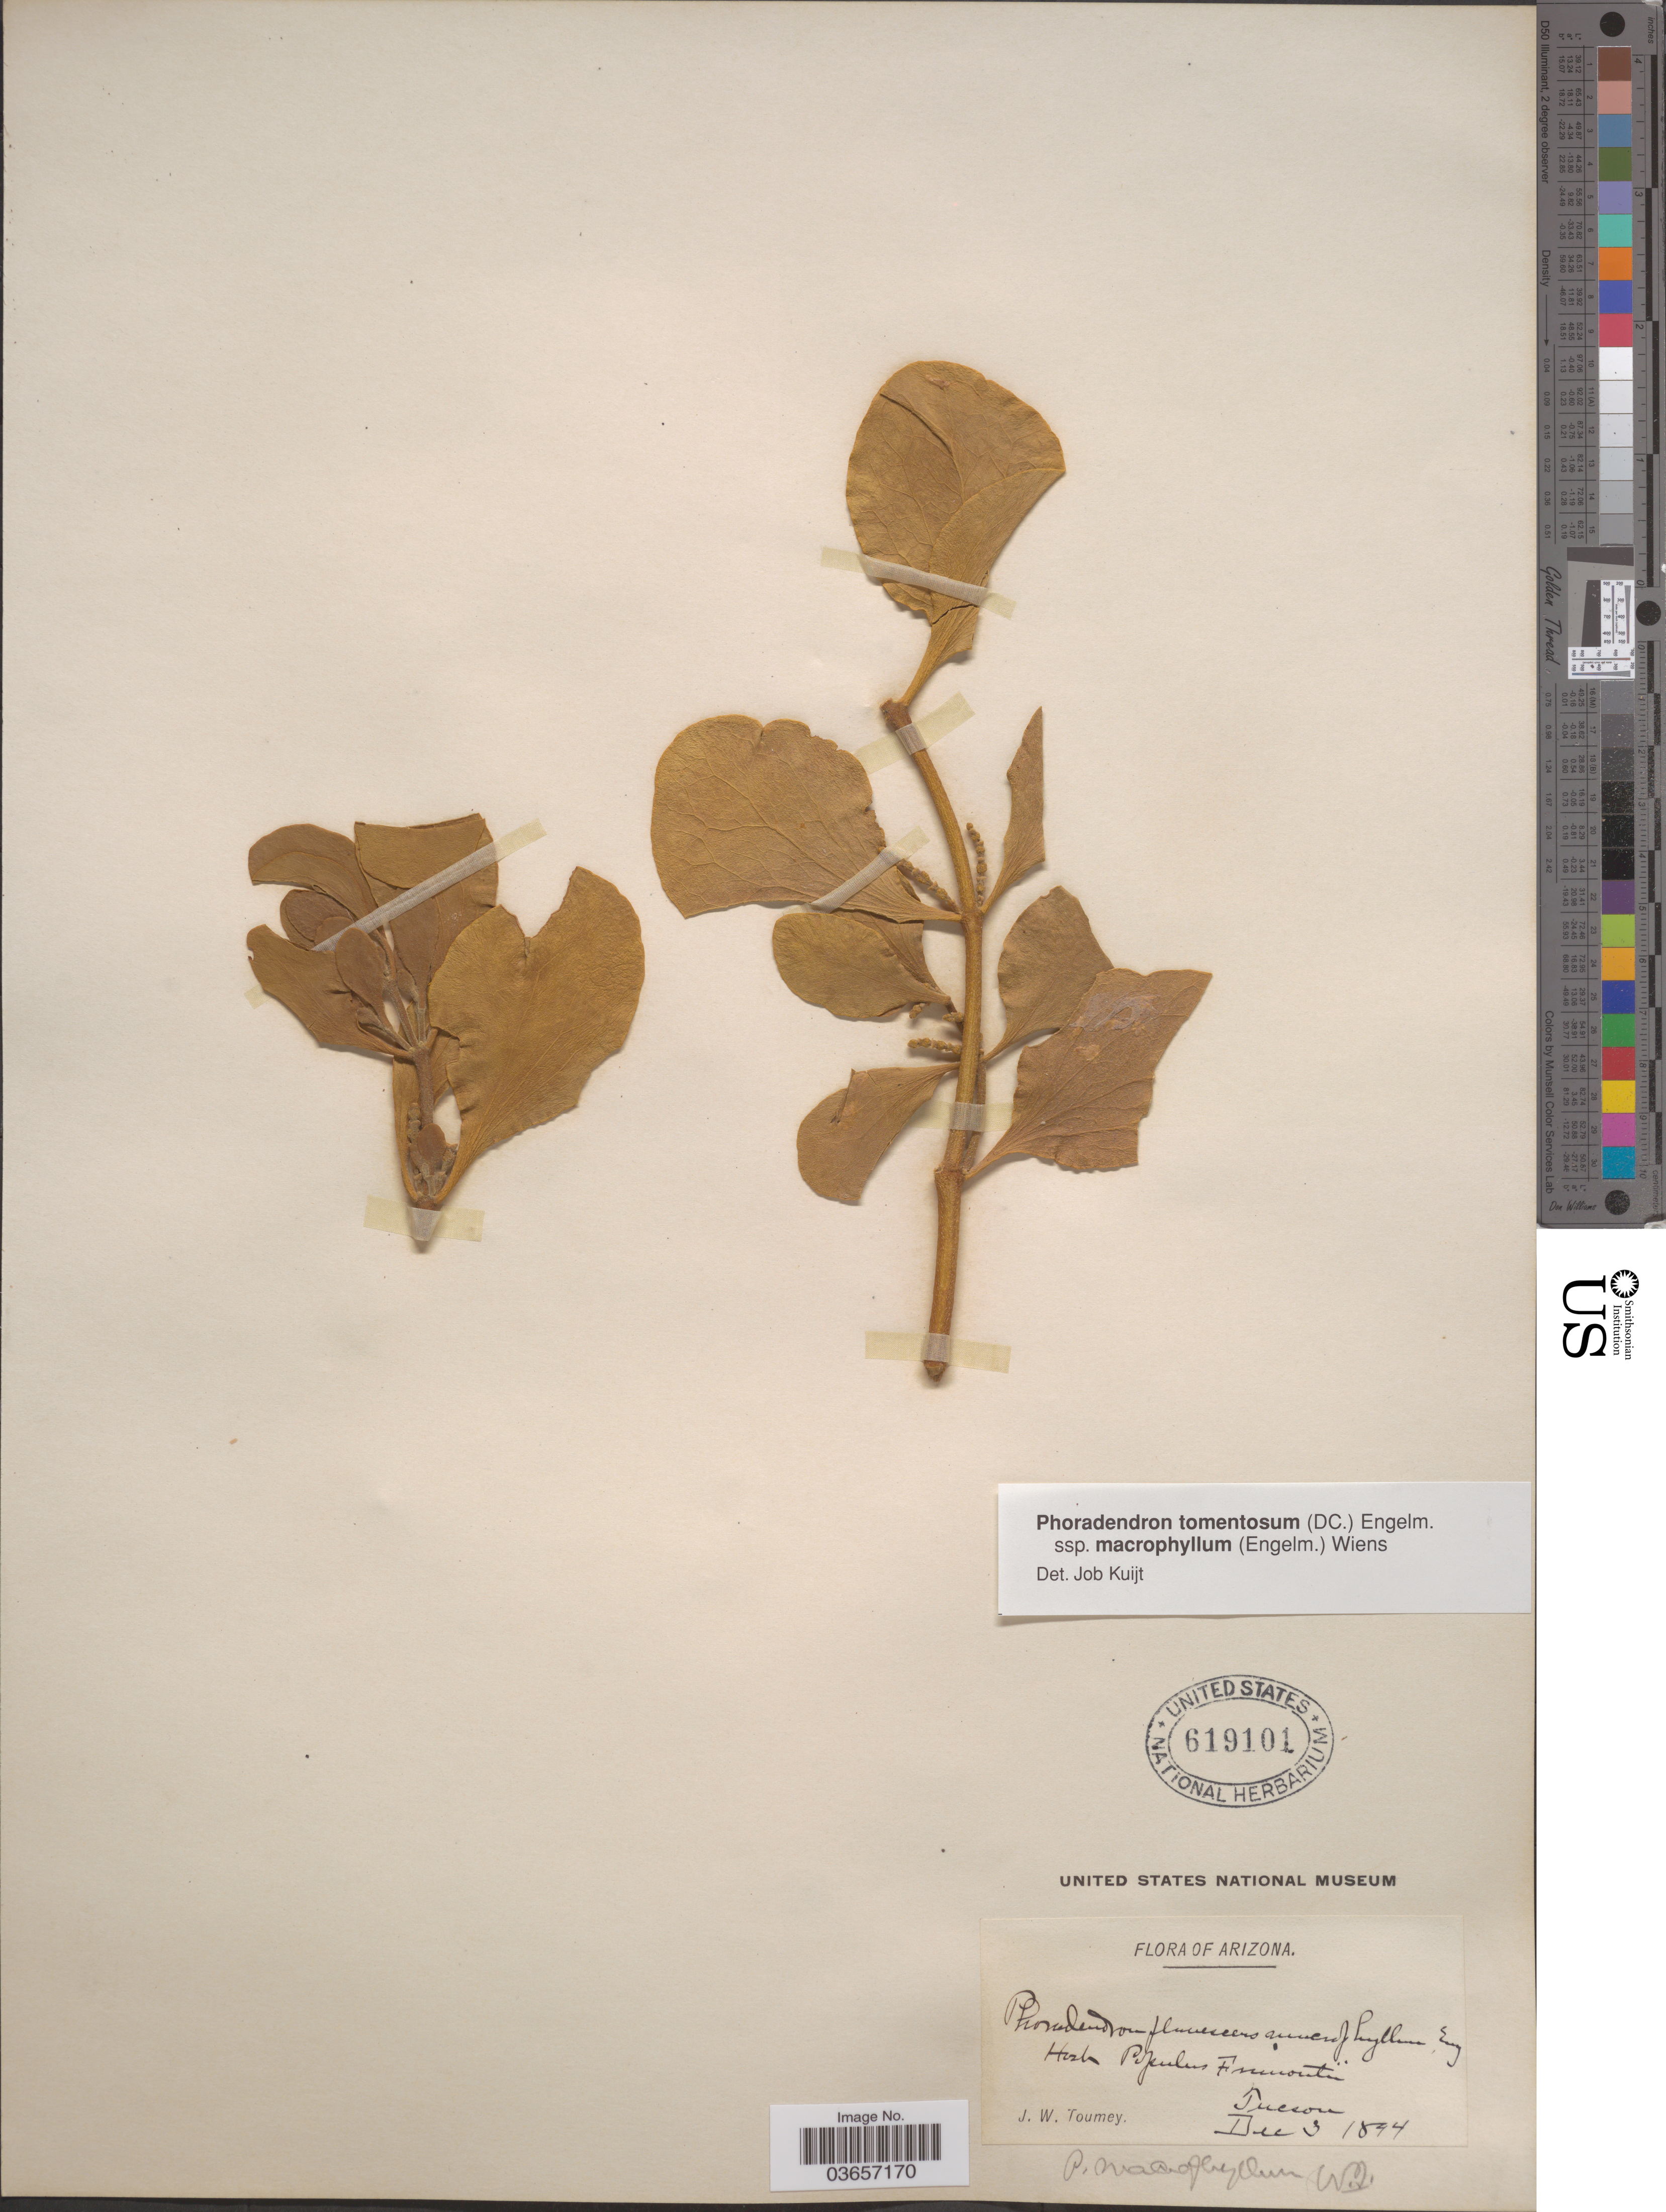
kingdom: Plantae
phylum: Tracheophyta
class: Magnoliopsida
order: Santalales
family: Viscaceae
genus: Phoradendron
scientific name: Phoradendron tomentosum subsp. macrophyllum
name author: DC.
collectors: J. W. Toumey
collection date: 1894-12-03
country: United States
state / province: Arizona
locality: Tucson.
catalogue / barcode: US 619101